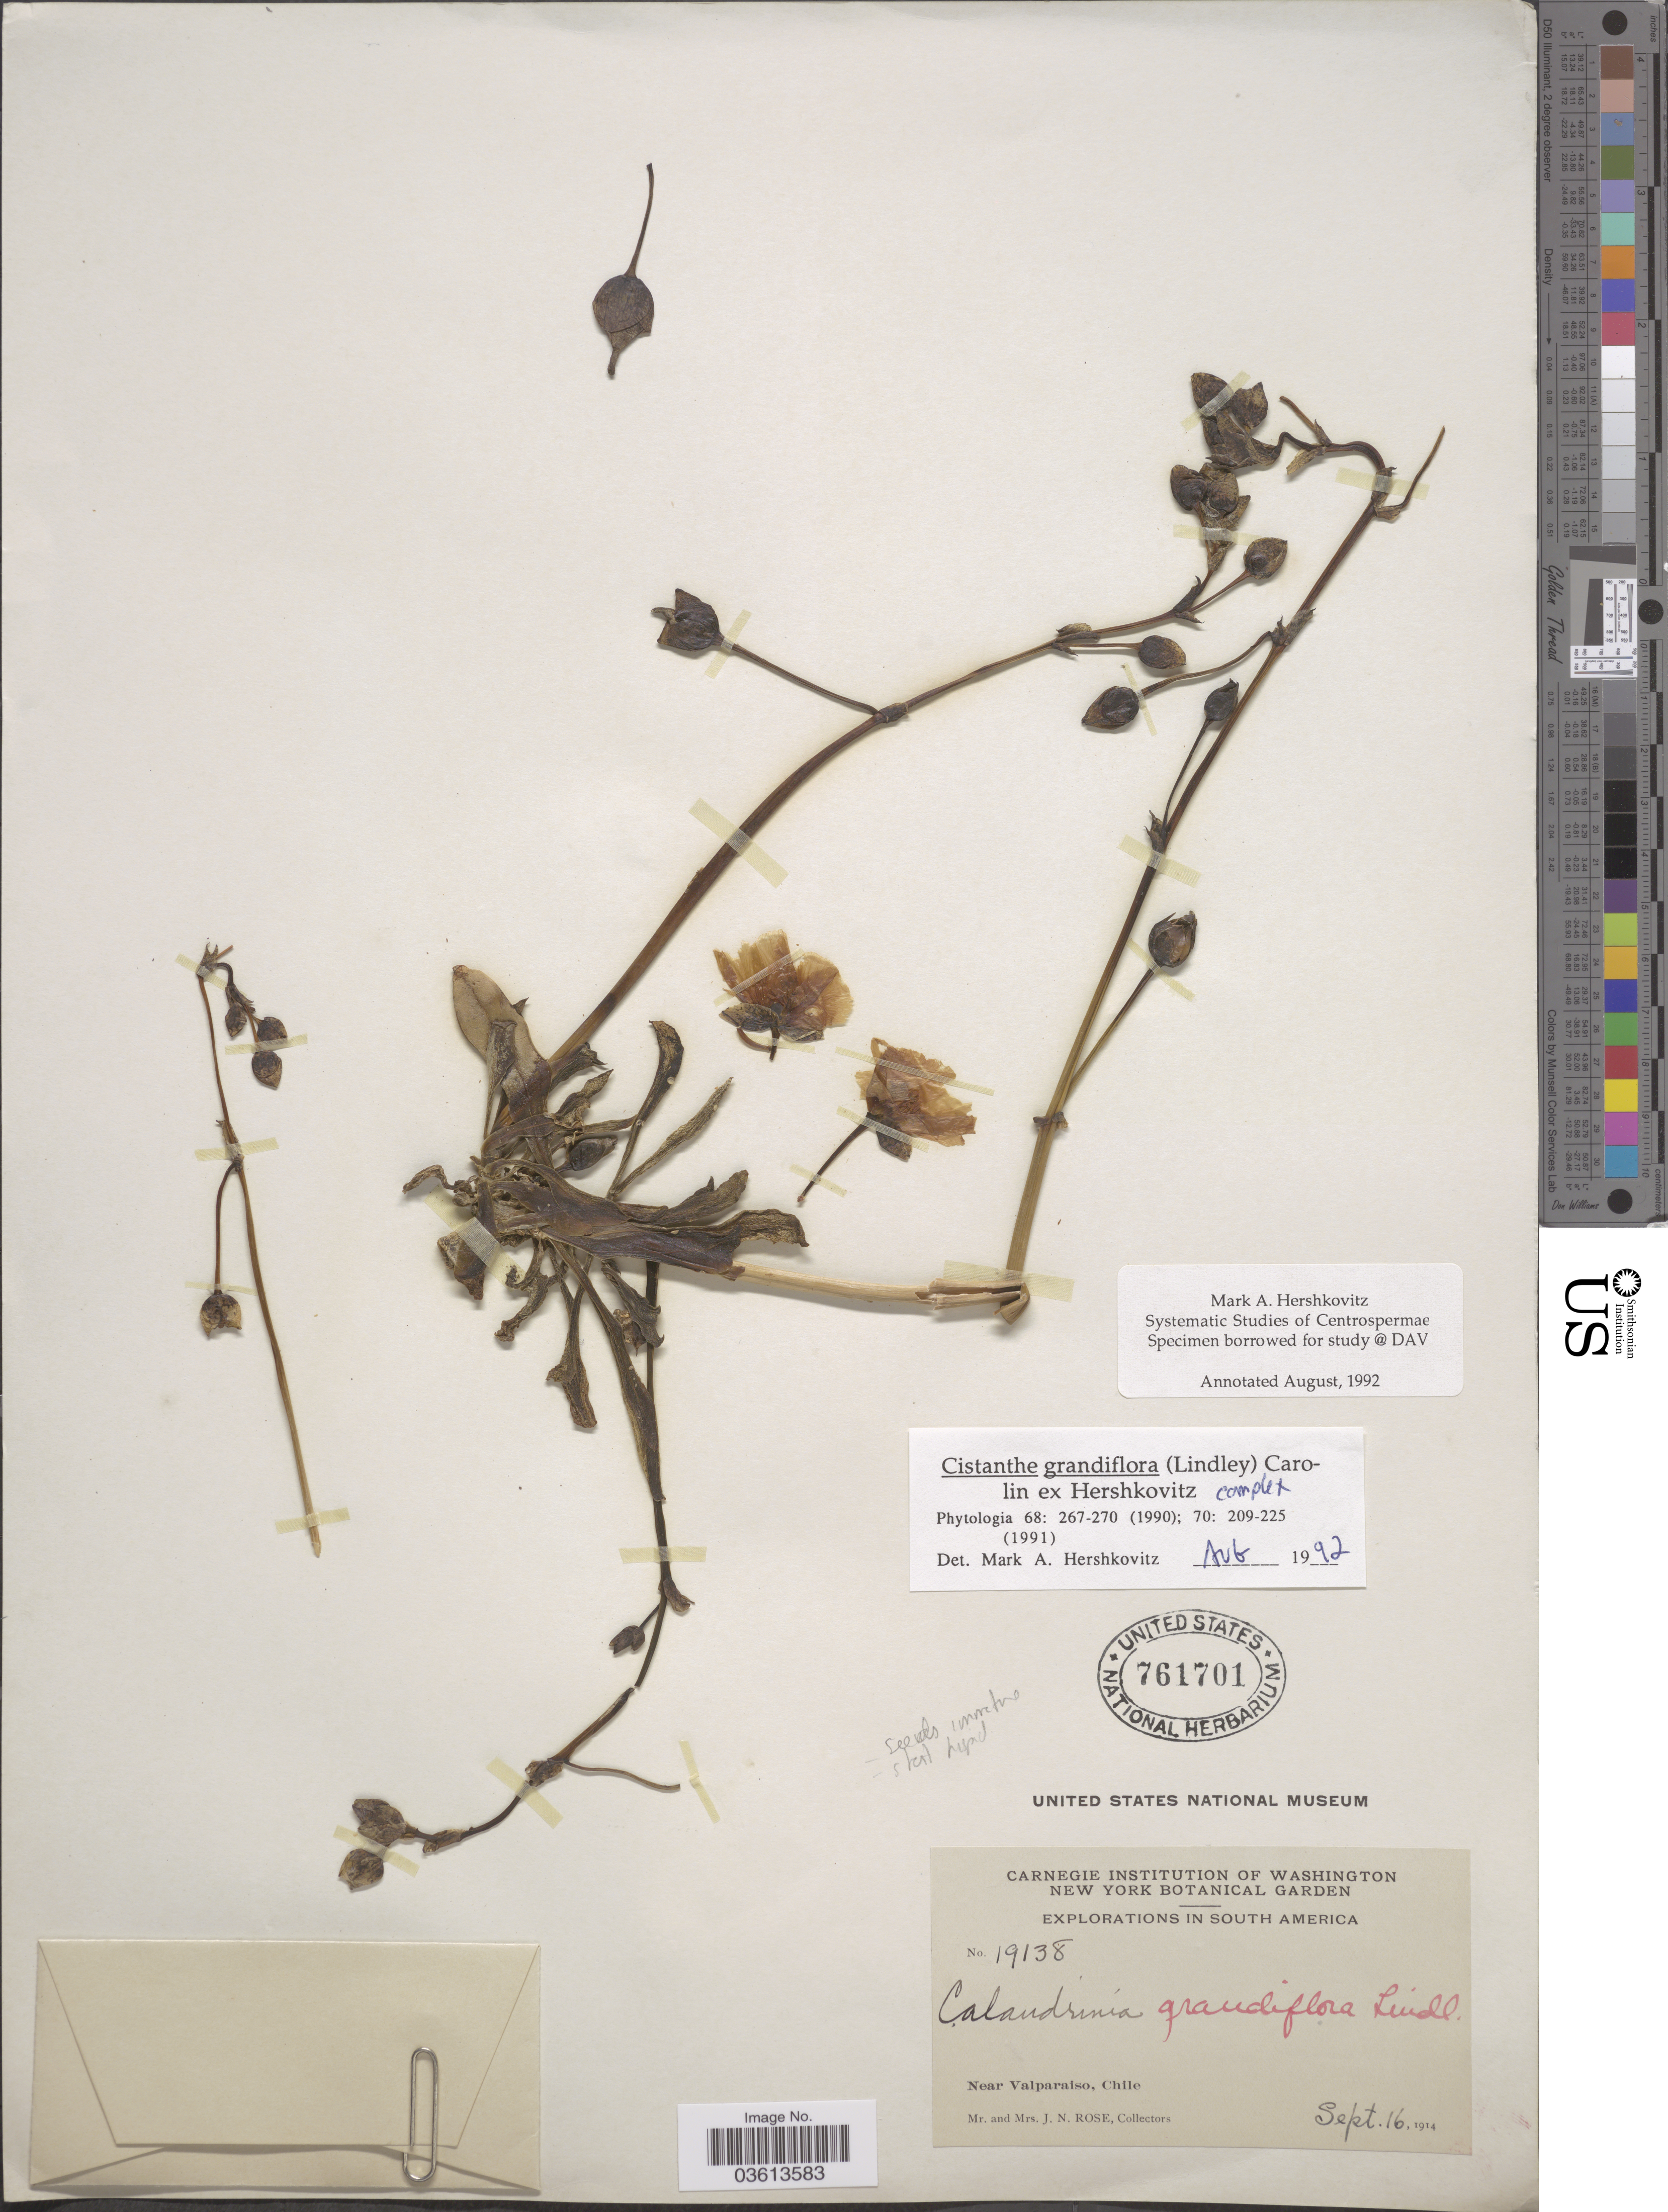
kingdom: Plantae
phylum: Tracheophyta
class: Magnoliopsida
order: Caryophyllales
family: Montiaceae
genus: Cistanthe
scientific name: Cistanthe grandiflora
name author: (Lindl.) Schltdl.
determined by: Hershkovitz, M. A.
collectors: J. N. Rose & L. B. Rose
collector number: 19138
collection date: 1914-09-16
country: Chile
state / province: Valparaíso (V)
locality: Near Valparaiso.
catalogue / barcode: US 761701